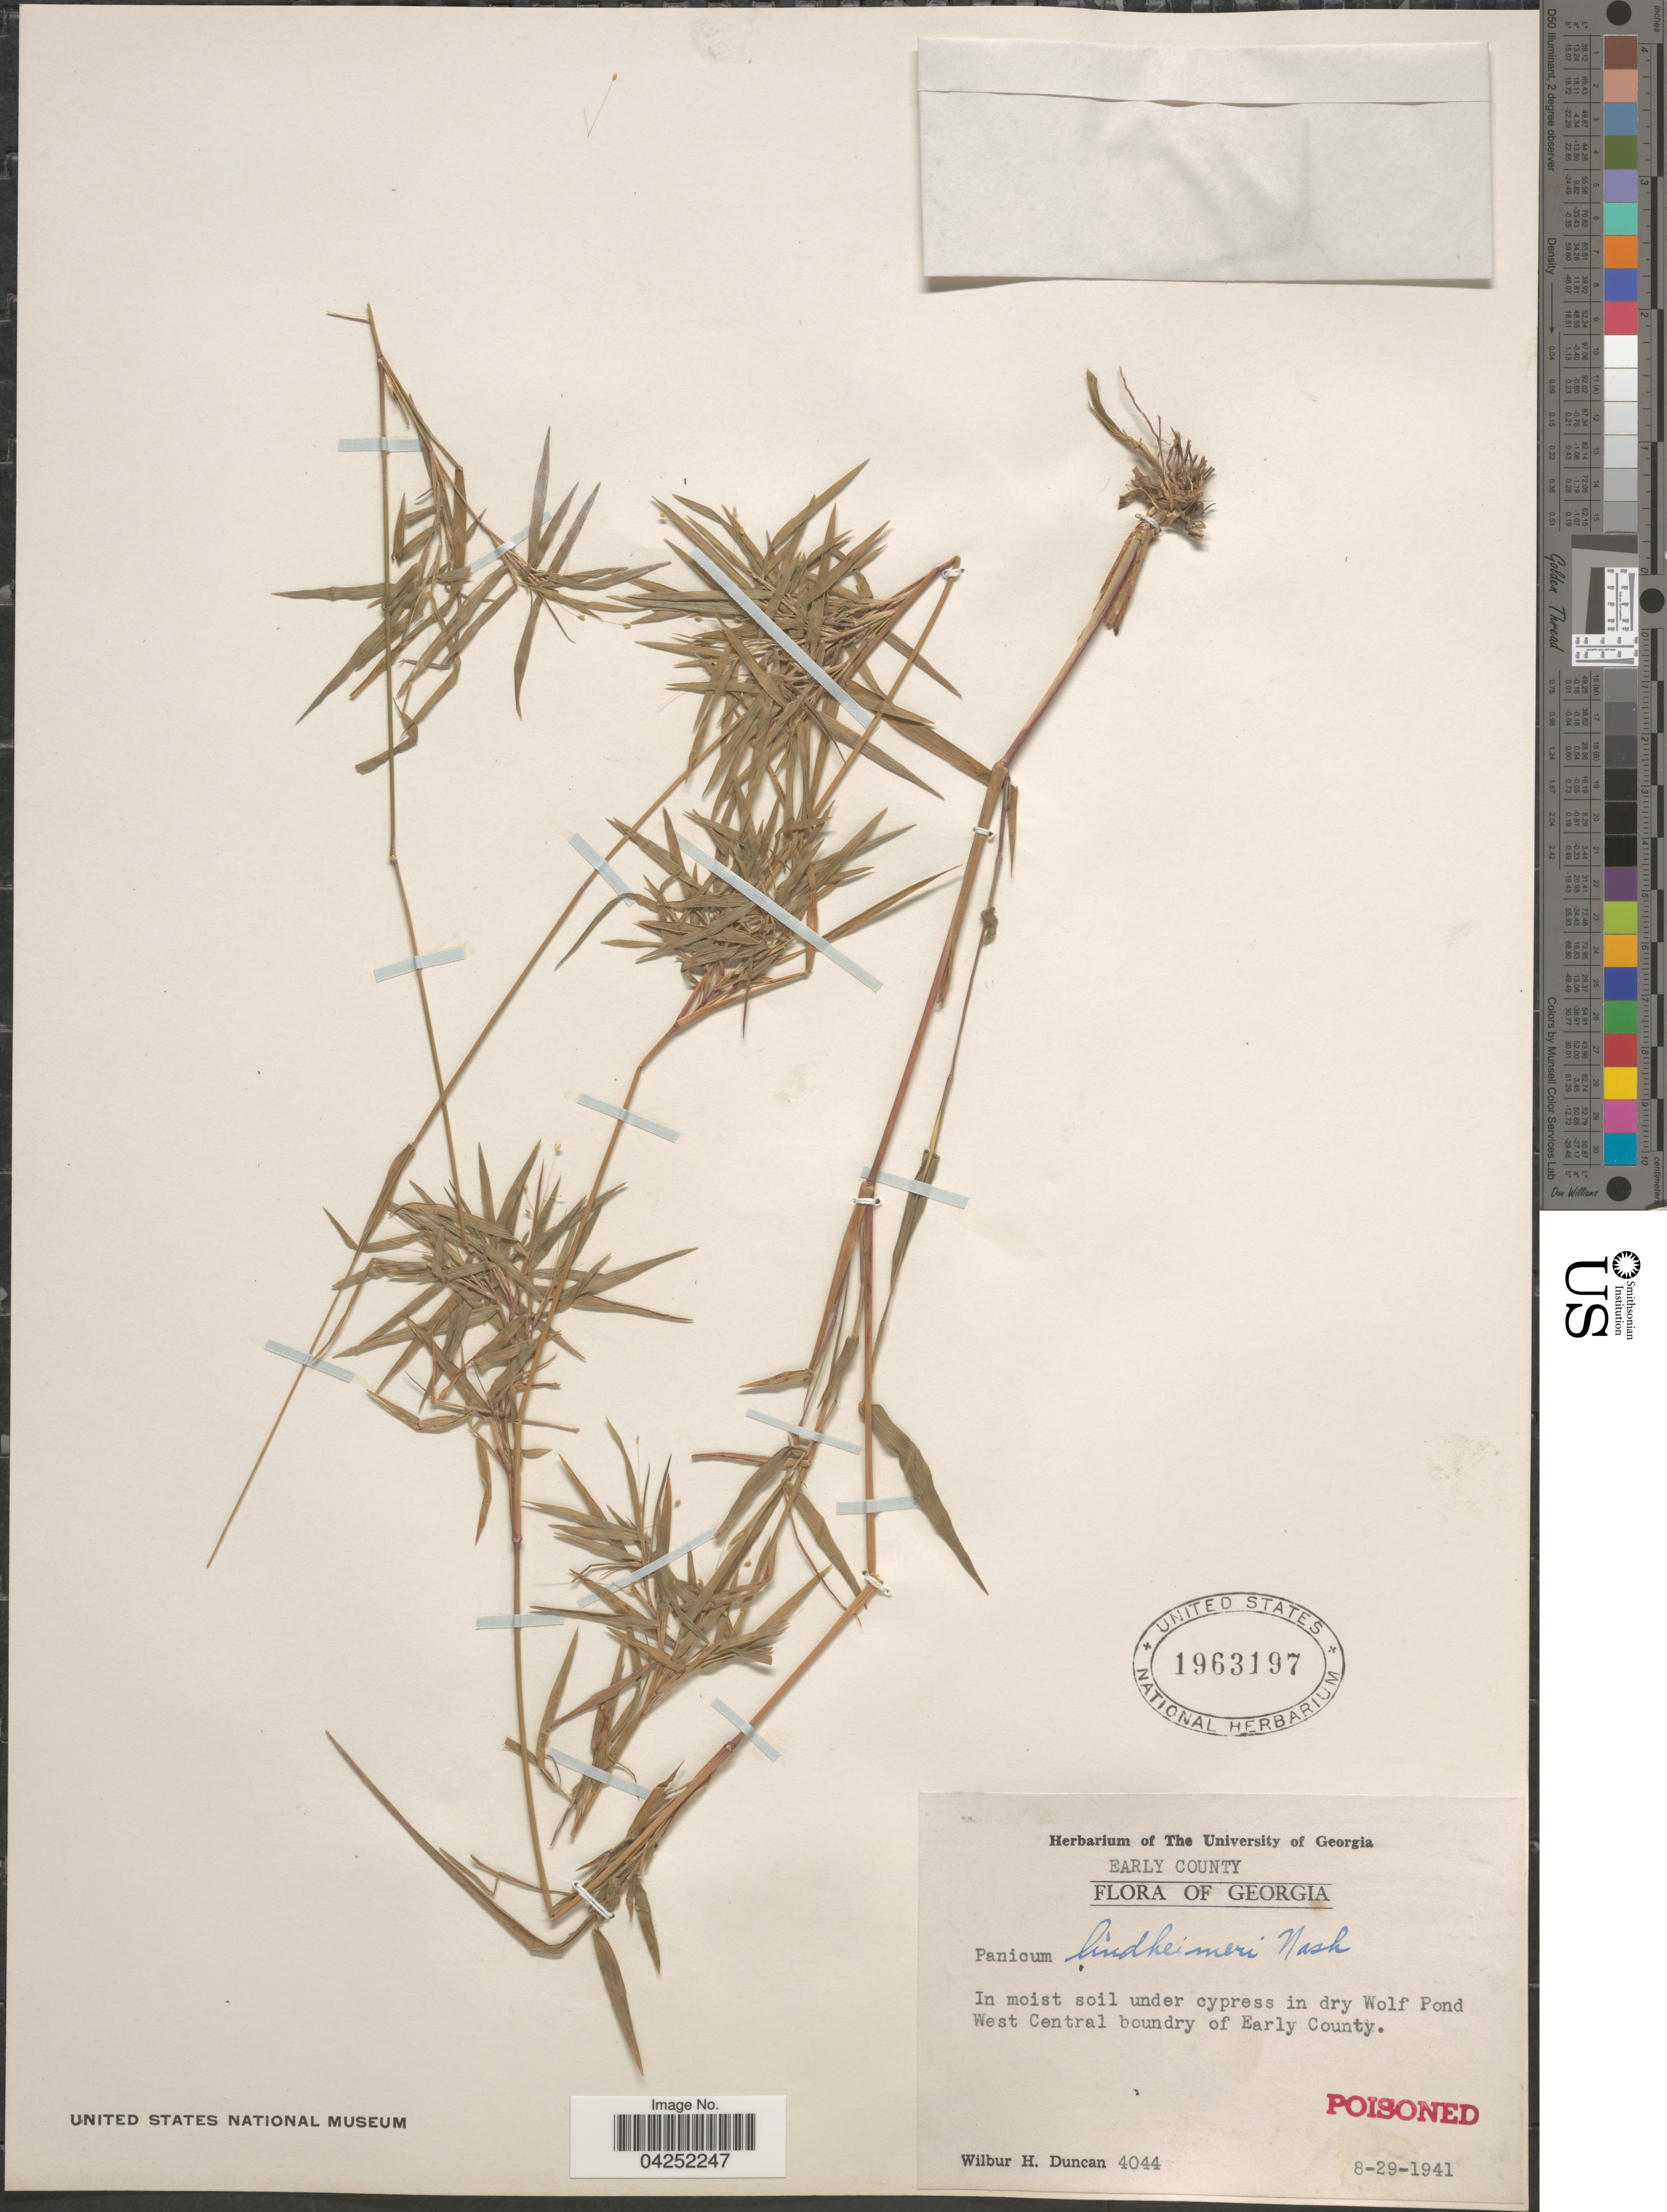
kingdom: Plantae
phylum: Tracheophyta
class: Liliopsida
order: Poales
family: Poaceae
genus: Dichanthelium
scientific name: Dichanthelium acuminatum var. lindheimeri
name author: (Nash) Gould & C.A. Clark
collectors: W. H. Duncan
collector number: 4044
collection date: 1941-08-29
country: United States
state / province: Georgia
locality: Early County. In moist soil under cypress in dry Wolf Pond West Central boundary of Early County.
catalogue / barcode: US 1963197